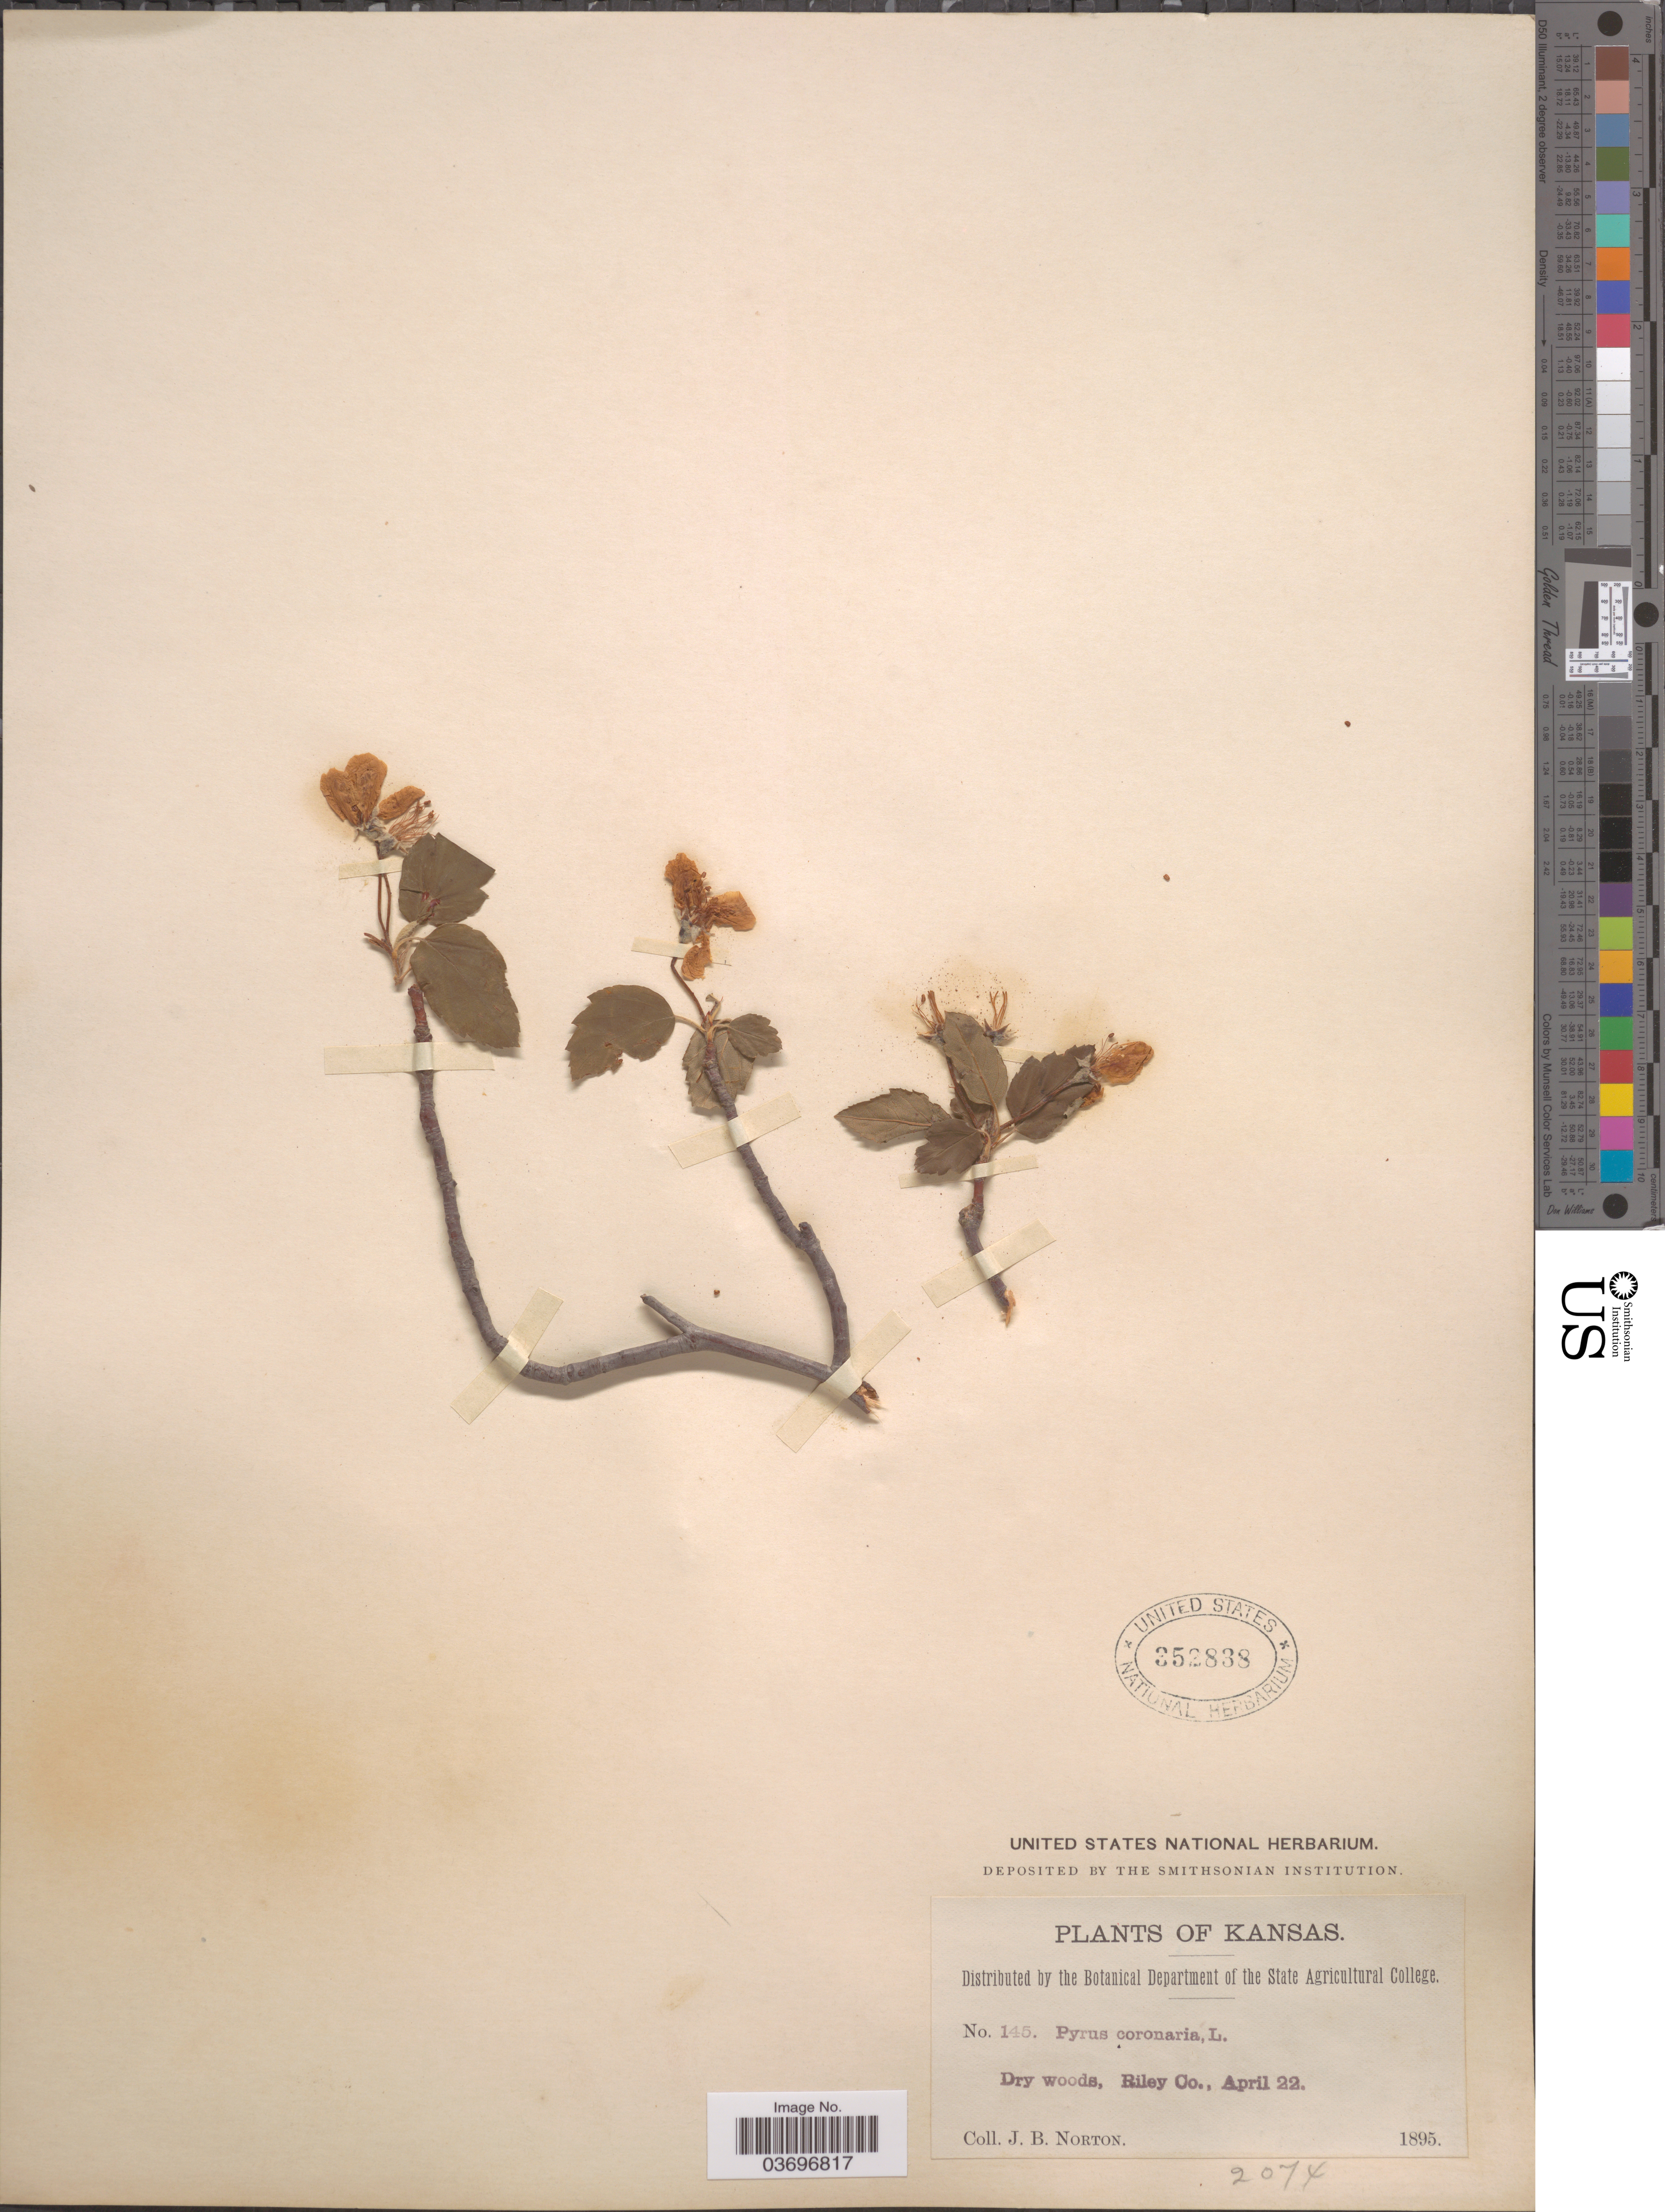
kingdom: Plantae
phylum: Tracheophyta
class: Magnoliopsida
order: Rosales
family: Rosaceae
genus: Malus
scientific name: Malus coronaria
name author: (L.) Mill.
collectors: J. B. Norton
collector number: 145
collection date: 1895-04-22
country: United States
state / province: Kansas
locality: Riley Co.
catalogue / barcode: US 352838